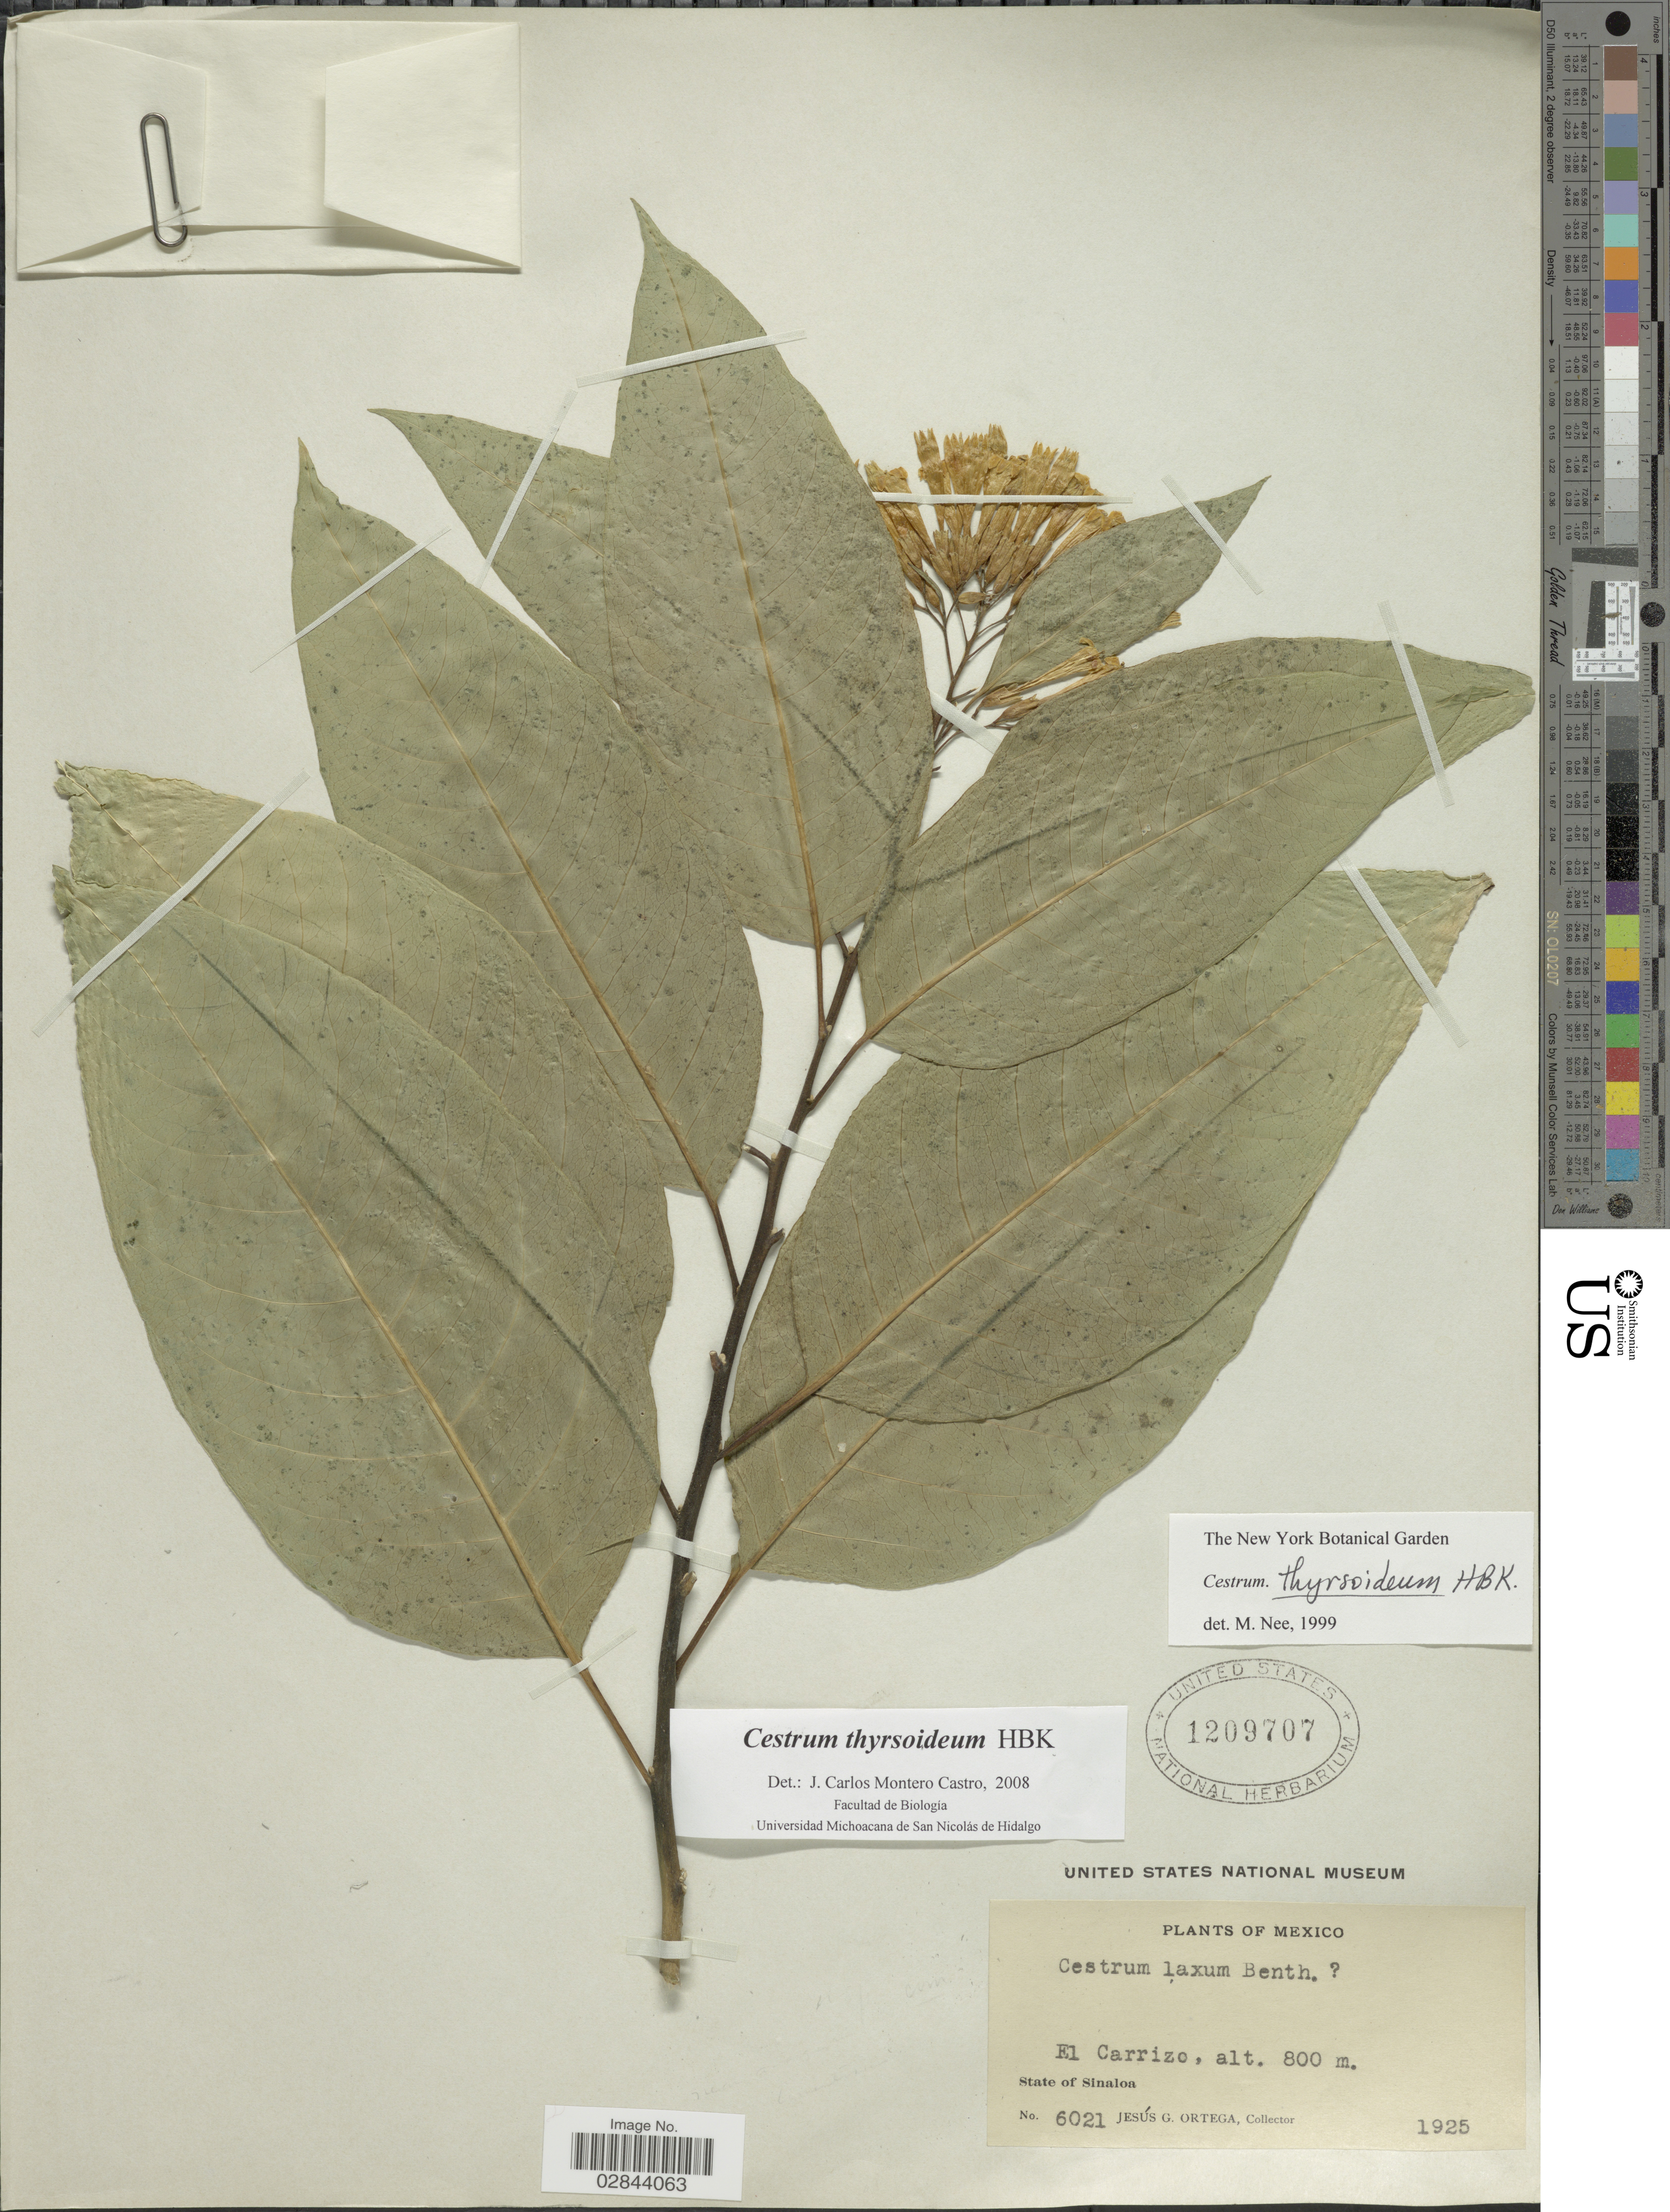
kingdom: Plantae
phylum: Tracheophyta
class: Magnoliopsida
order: Solanales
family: Solanaceae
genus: Cestrum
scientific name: Cestrum thyrsoideum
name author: Kunth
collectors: J. Ortega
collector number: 6021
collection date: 1925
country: Mexico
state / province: Sinaloa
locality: El Carrizo, State of Sinaloa.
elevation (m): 800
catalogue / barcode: US 1209707